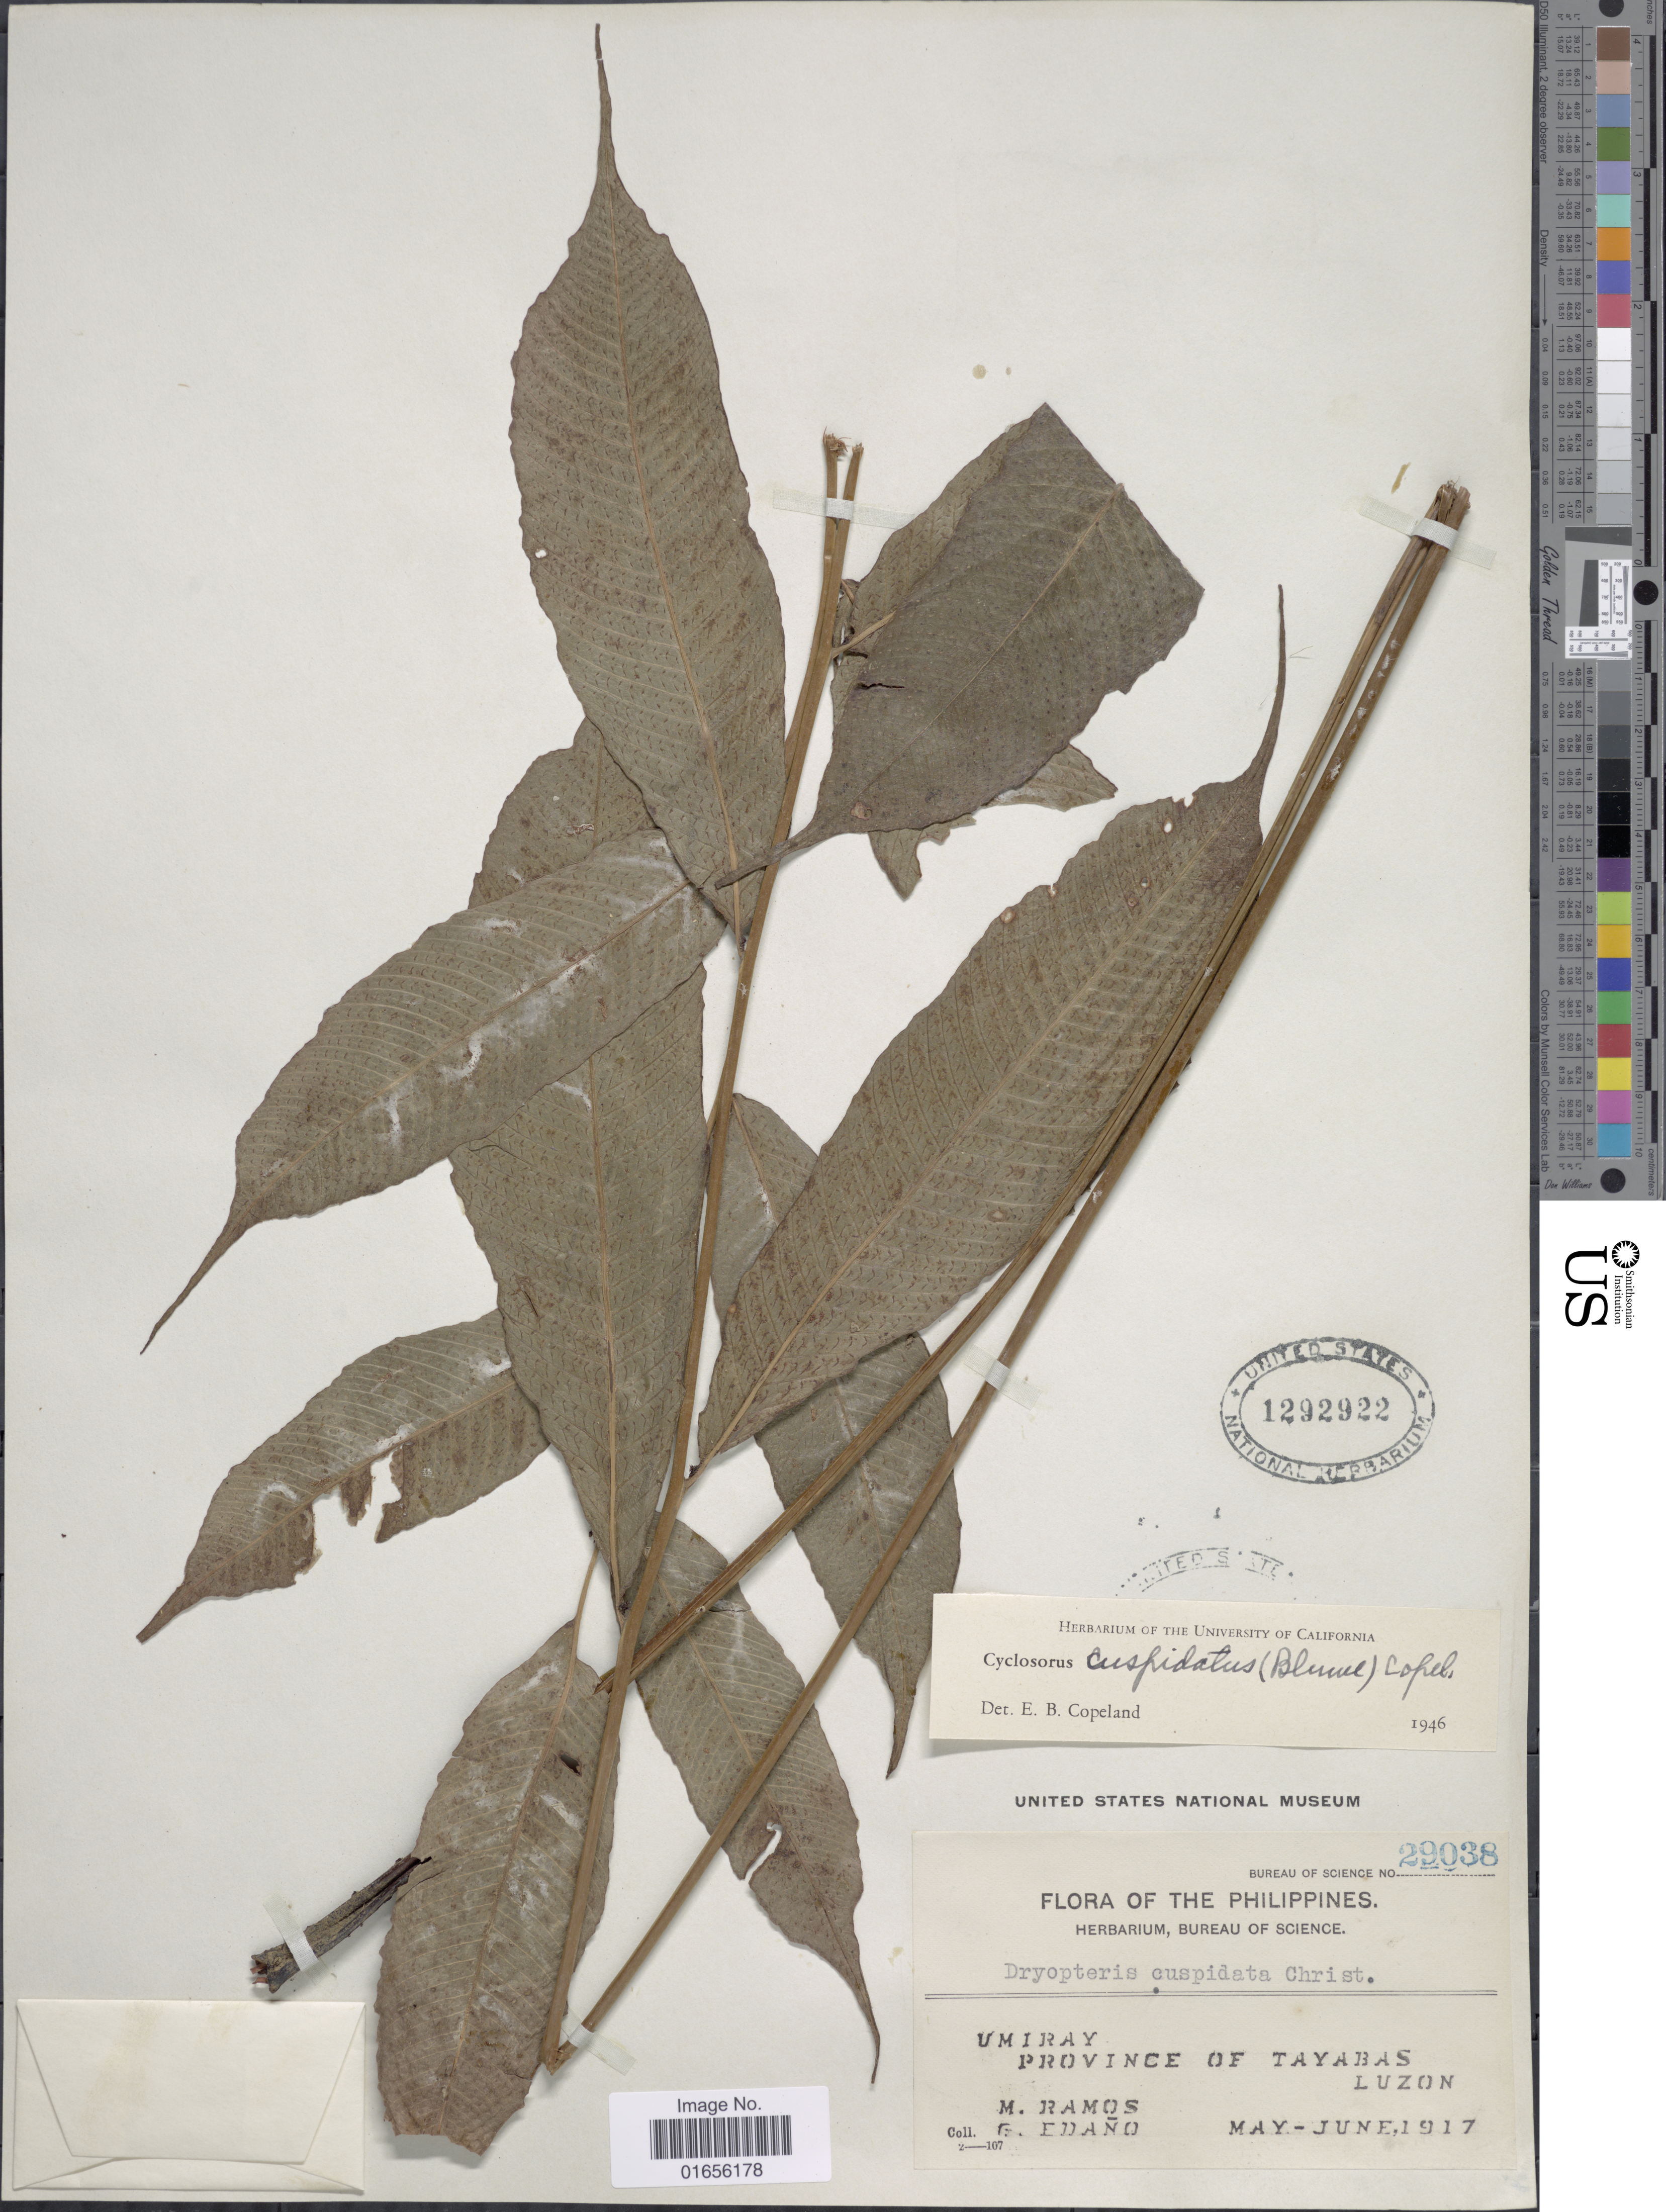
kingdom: Plantae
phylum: Tracheophyta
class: Polypodiopsida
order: Polypodiales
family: Thelypteridaceae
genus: Pronephrium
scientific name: Pronephrium cuspidatum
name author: (Blume) Holttum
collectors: M. Ramos & G. Edaño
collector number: Bureau of Science 29038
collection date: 1917-05/1917-06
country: Philippines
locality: The Philippines, Umiray, Province of Tayabas, Luzon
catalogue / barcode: US 1292922